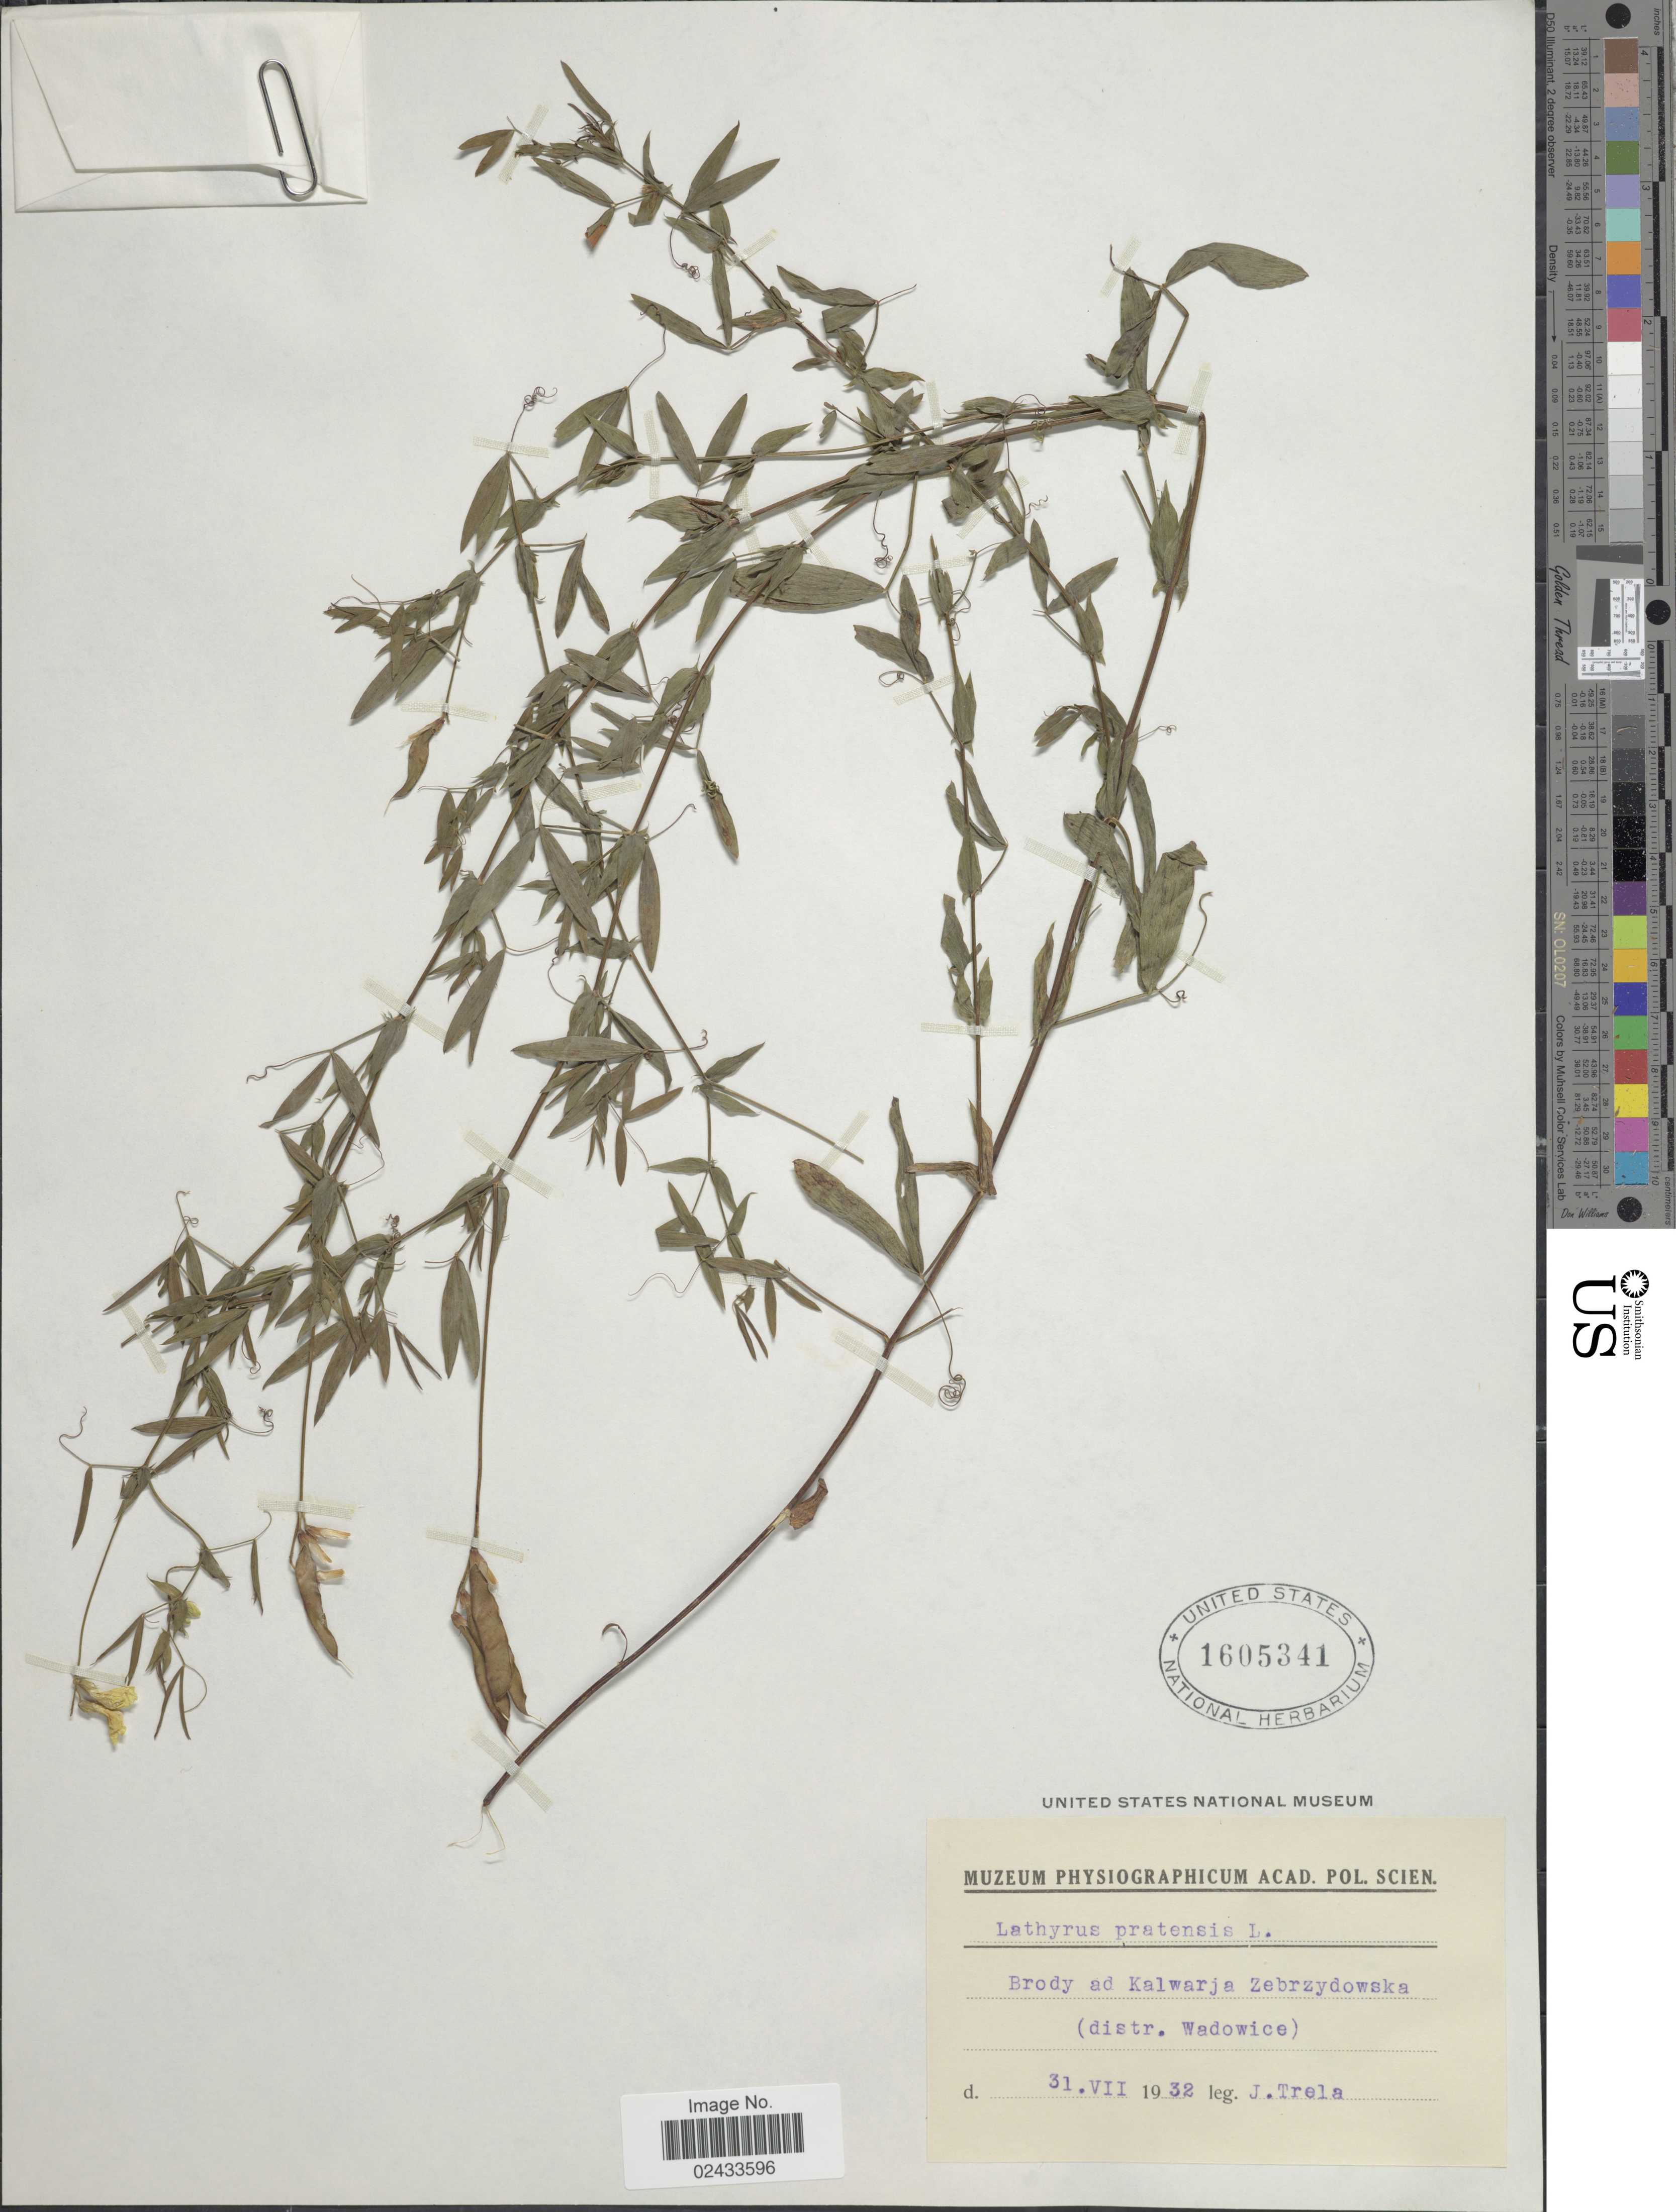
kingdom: Plantae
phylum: Tracheophyta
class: Magnoliopsida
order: Fabales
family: Fabaceae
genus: Lathyrus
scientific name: Lathyrus pratensis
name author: L.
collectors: J. Trela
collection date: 1932-07-31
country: Poland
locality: Brody ad Kalwarja Zebrzydowska (distr. Wadowice)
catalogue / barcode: US 1605341